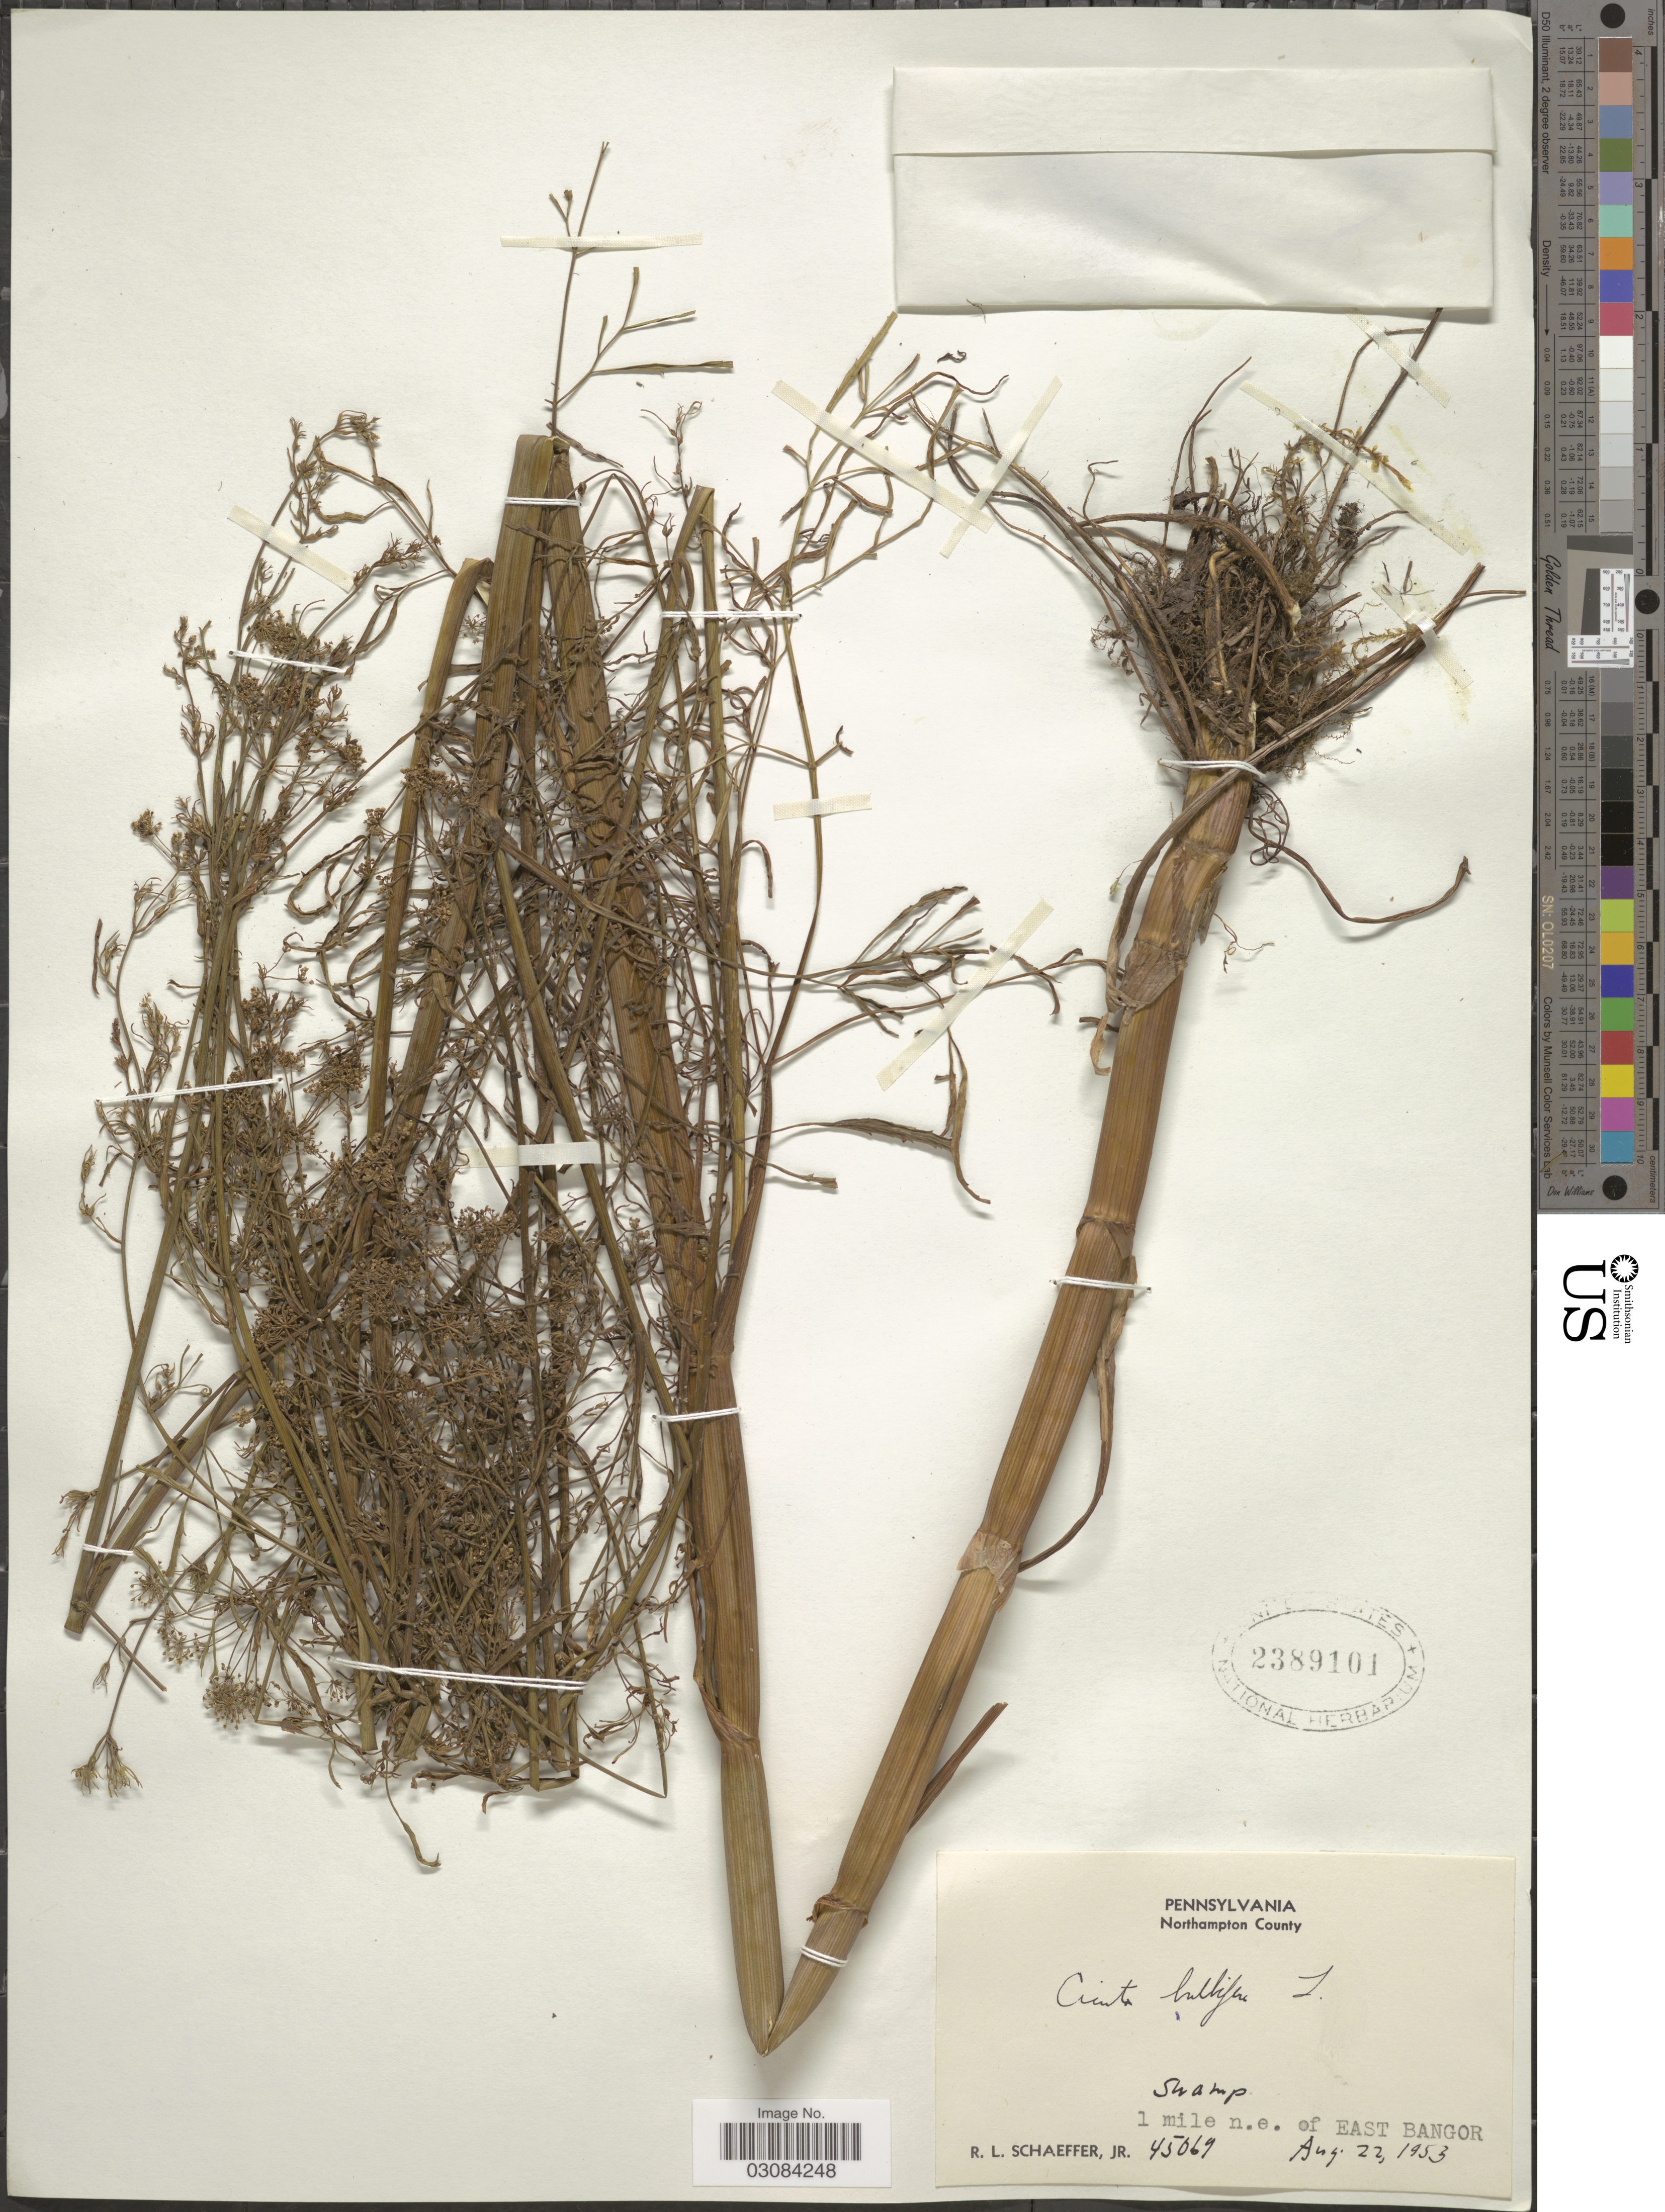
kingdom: Plantae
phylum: Tracheophyta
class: Magnoliopsida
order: Apiales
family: Apiaceae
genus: Cicuta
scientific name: Cicuta bulbifera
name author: L.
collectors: R. L. Schaeffer Jr.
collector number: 45069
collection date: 1953-08-22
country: United States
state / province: Pennsylvania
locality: Northampton County. 1 mile n.e. of East Bangor.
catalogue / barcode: US 2389101